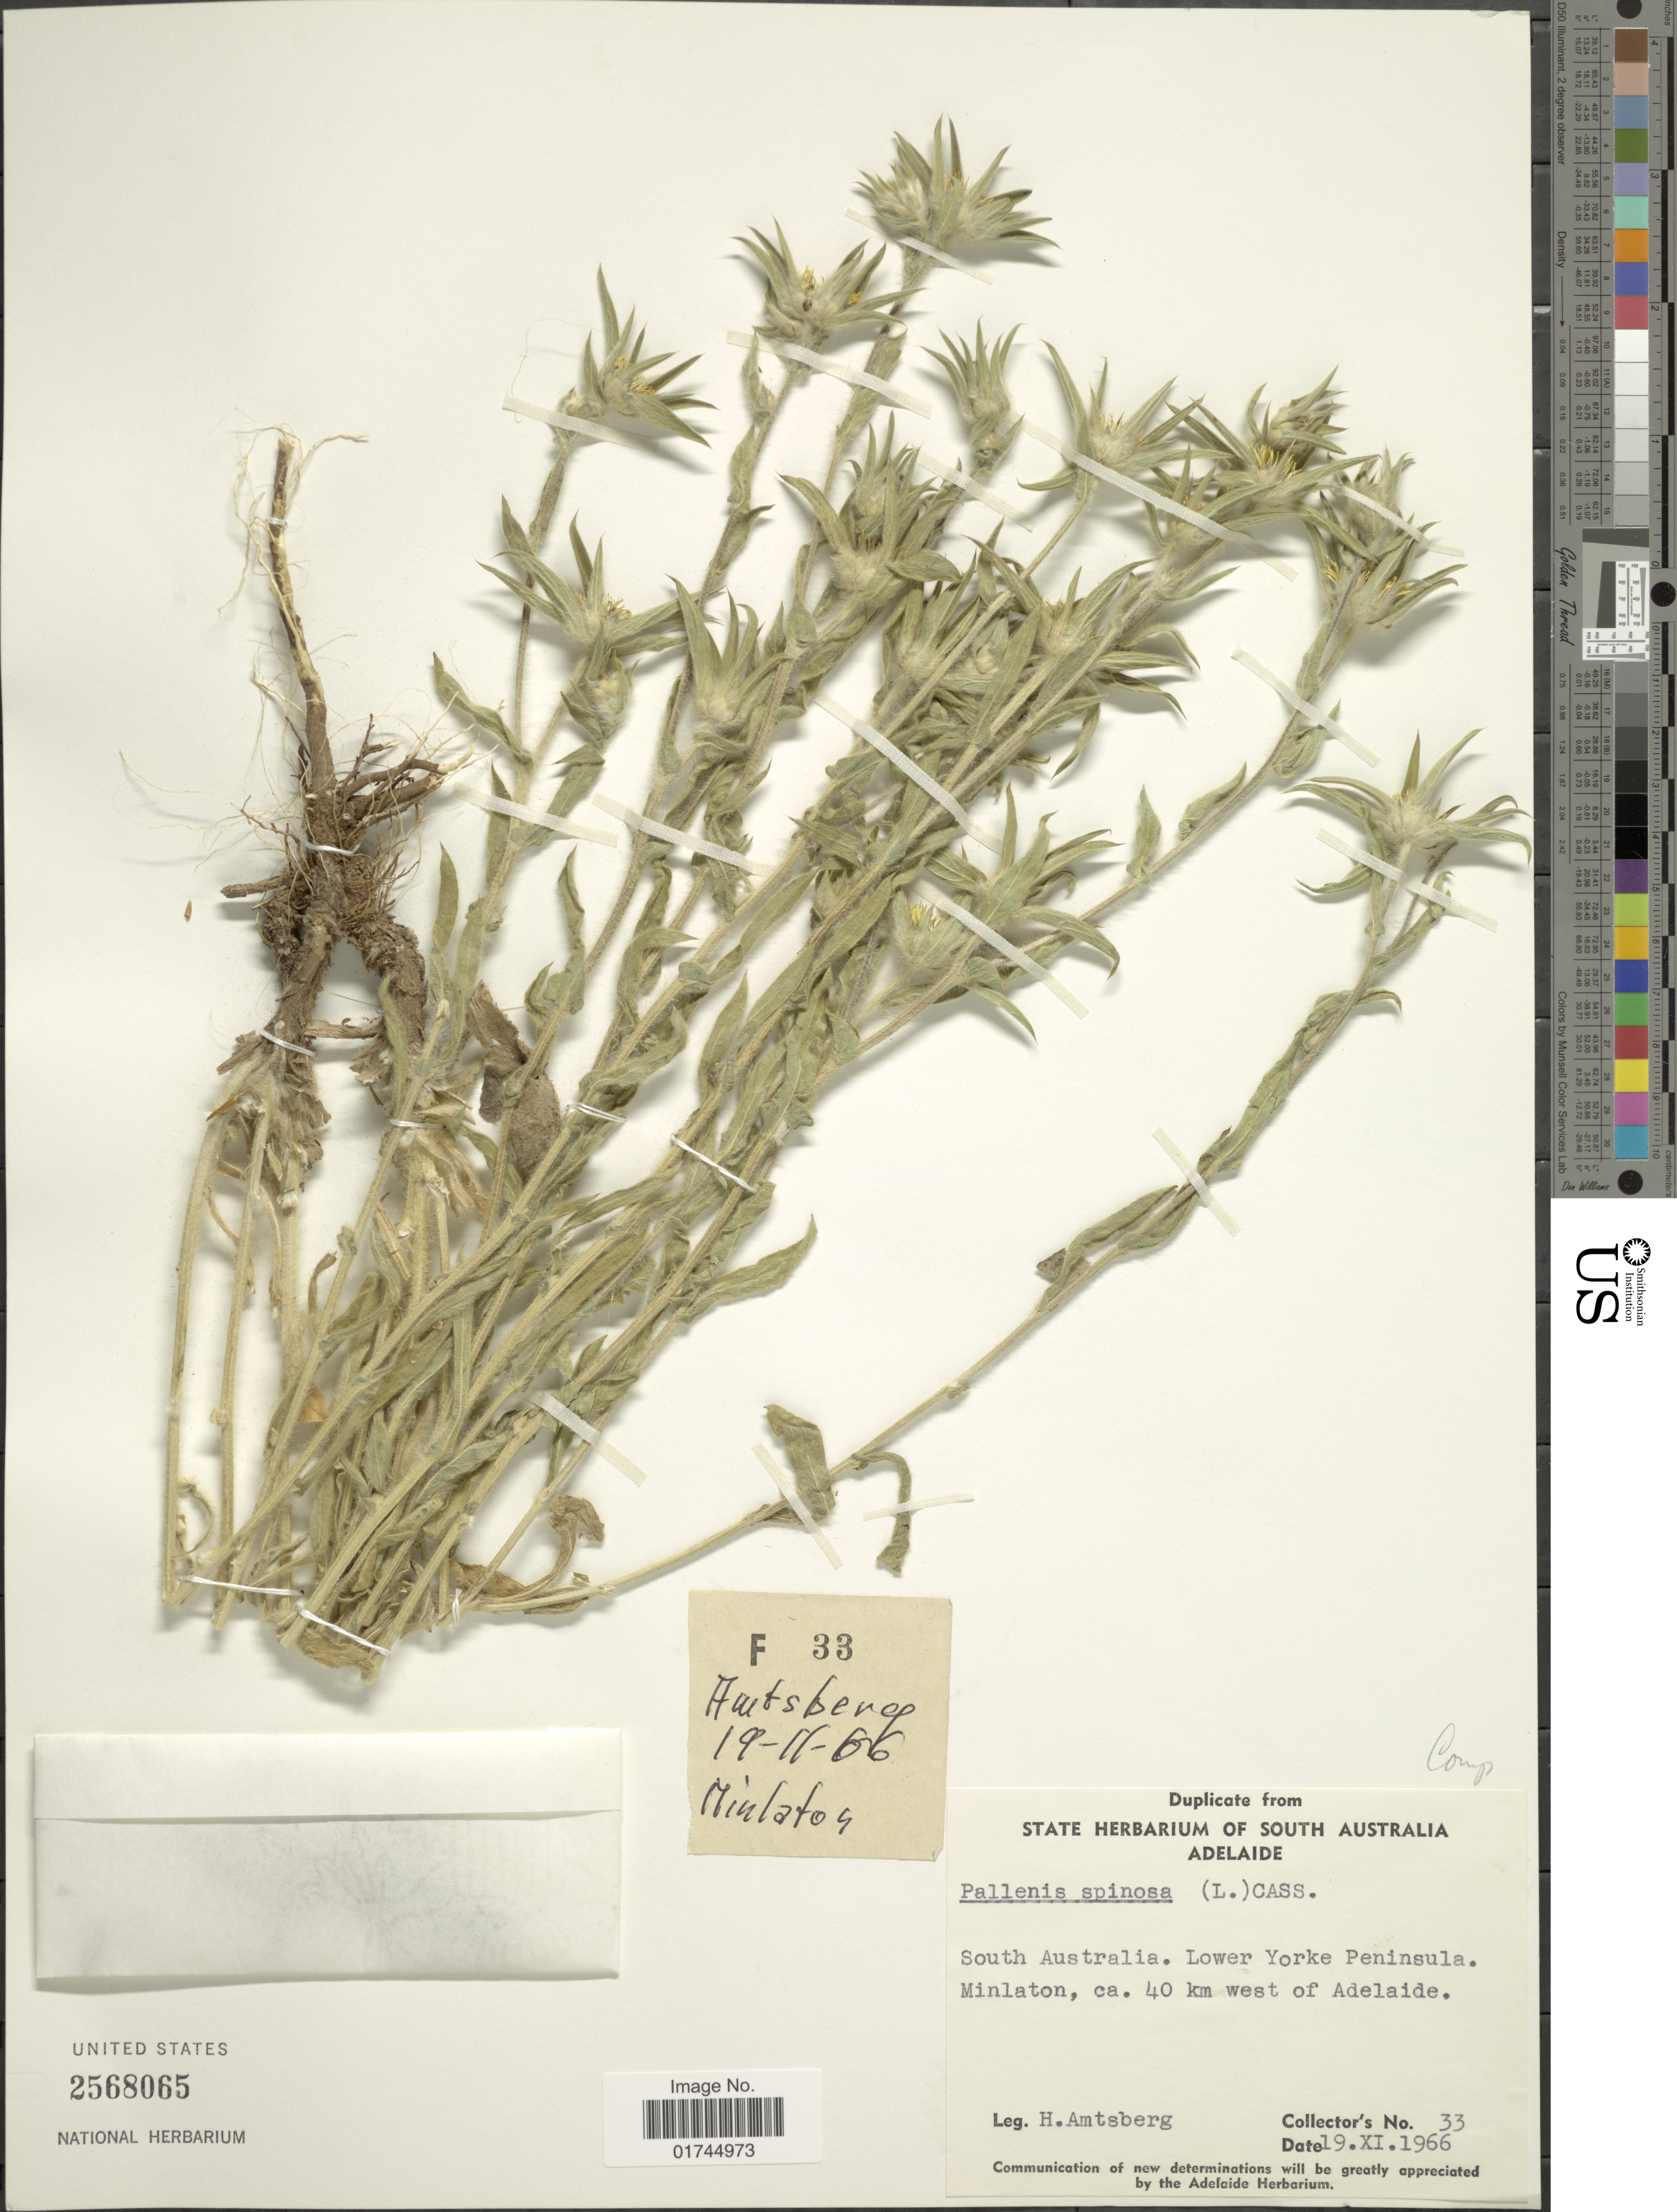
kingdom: Plantae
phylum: Tracheophyta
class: Magnoliopsida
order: Asterales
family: Asteraceae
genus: Pallenis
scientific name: Pallenis spinosa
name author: (L.) Cass.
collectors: H. Amtsberg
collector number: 33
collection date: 1966-11-19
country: Australia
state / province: South Australia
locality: Lower Yorke Peninsula. Minlaton, ca. 40 km west of Adelaide.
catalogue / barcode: US 2568065